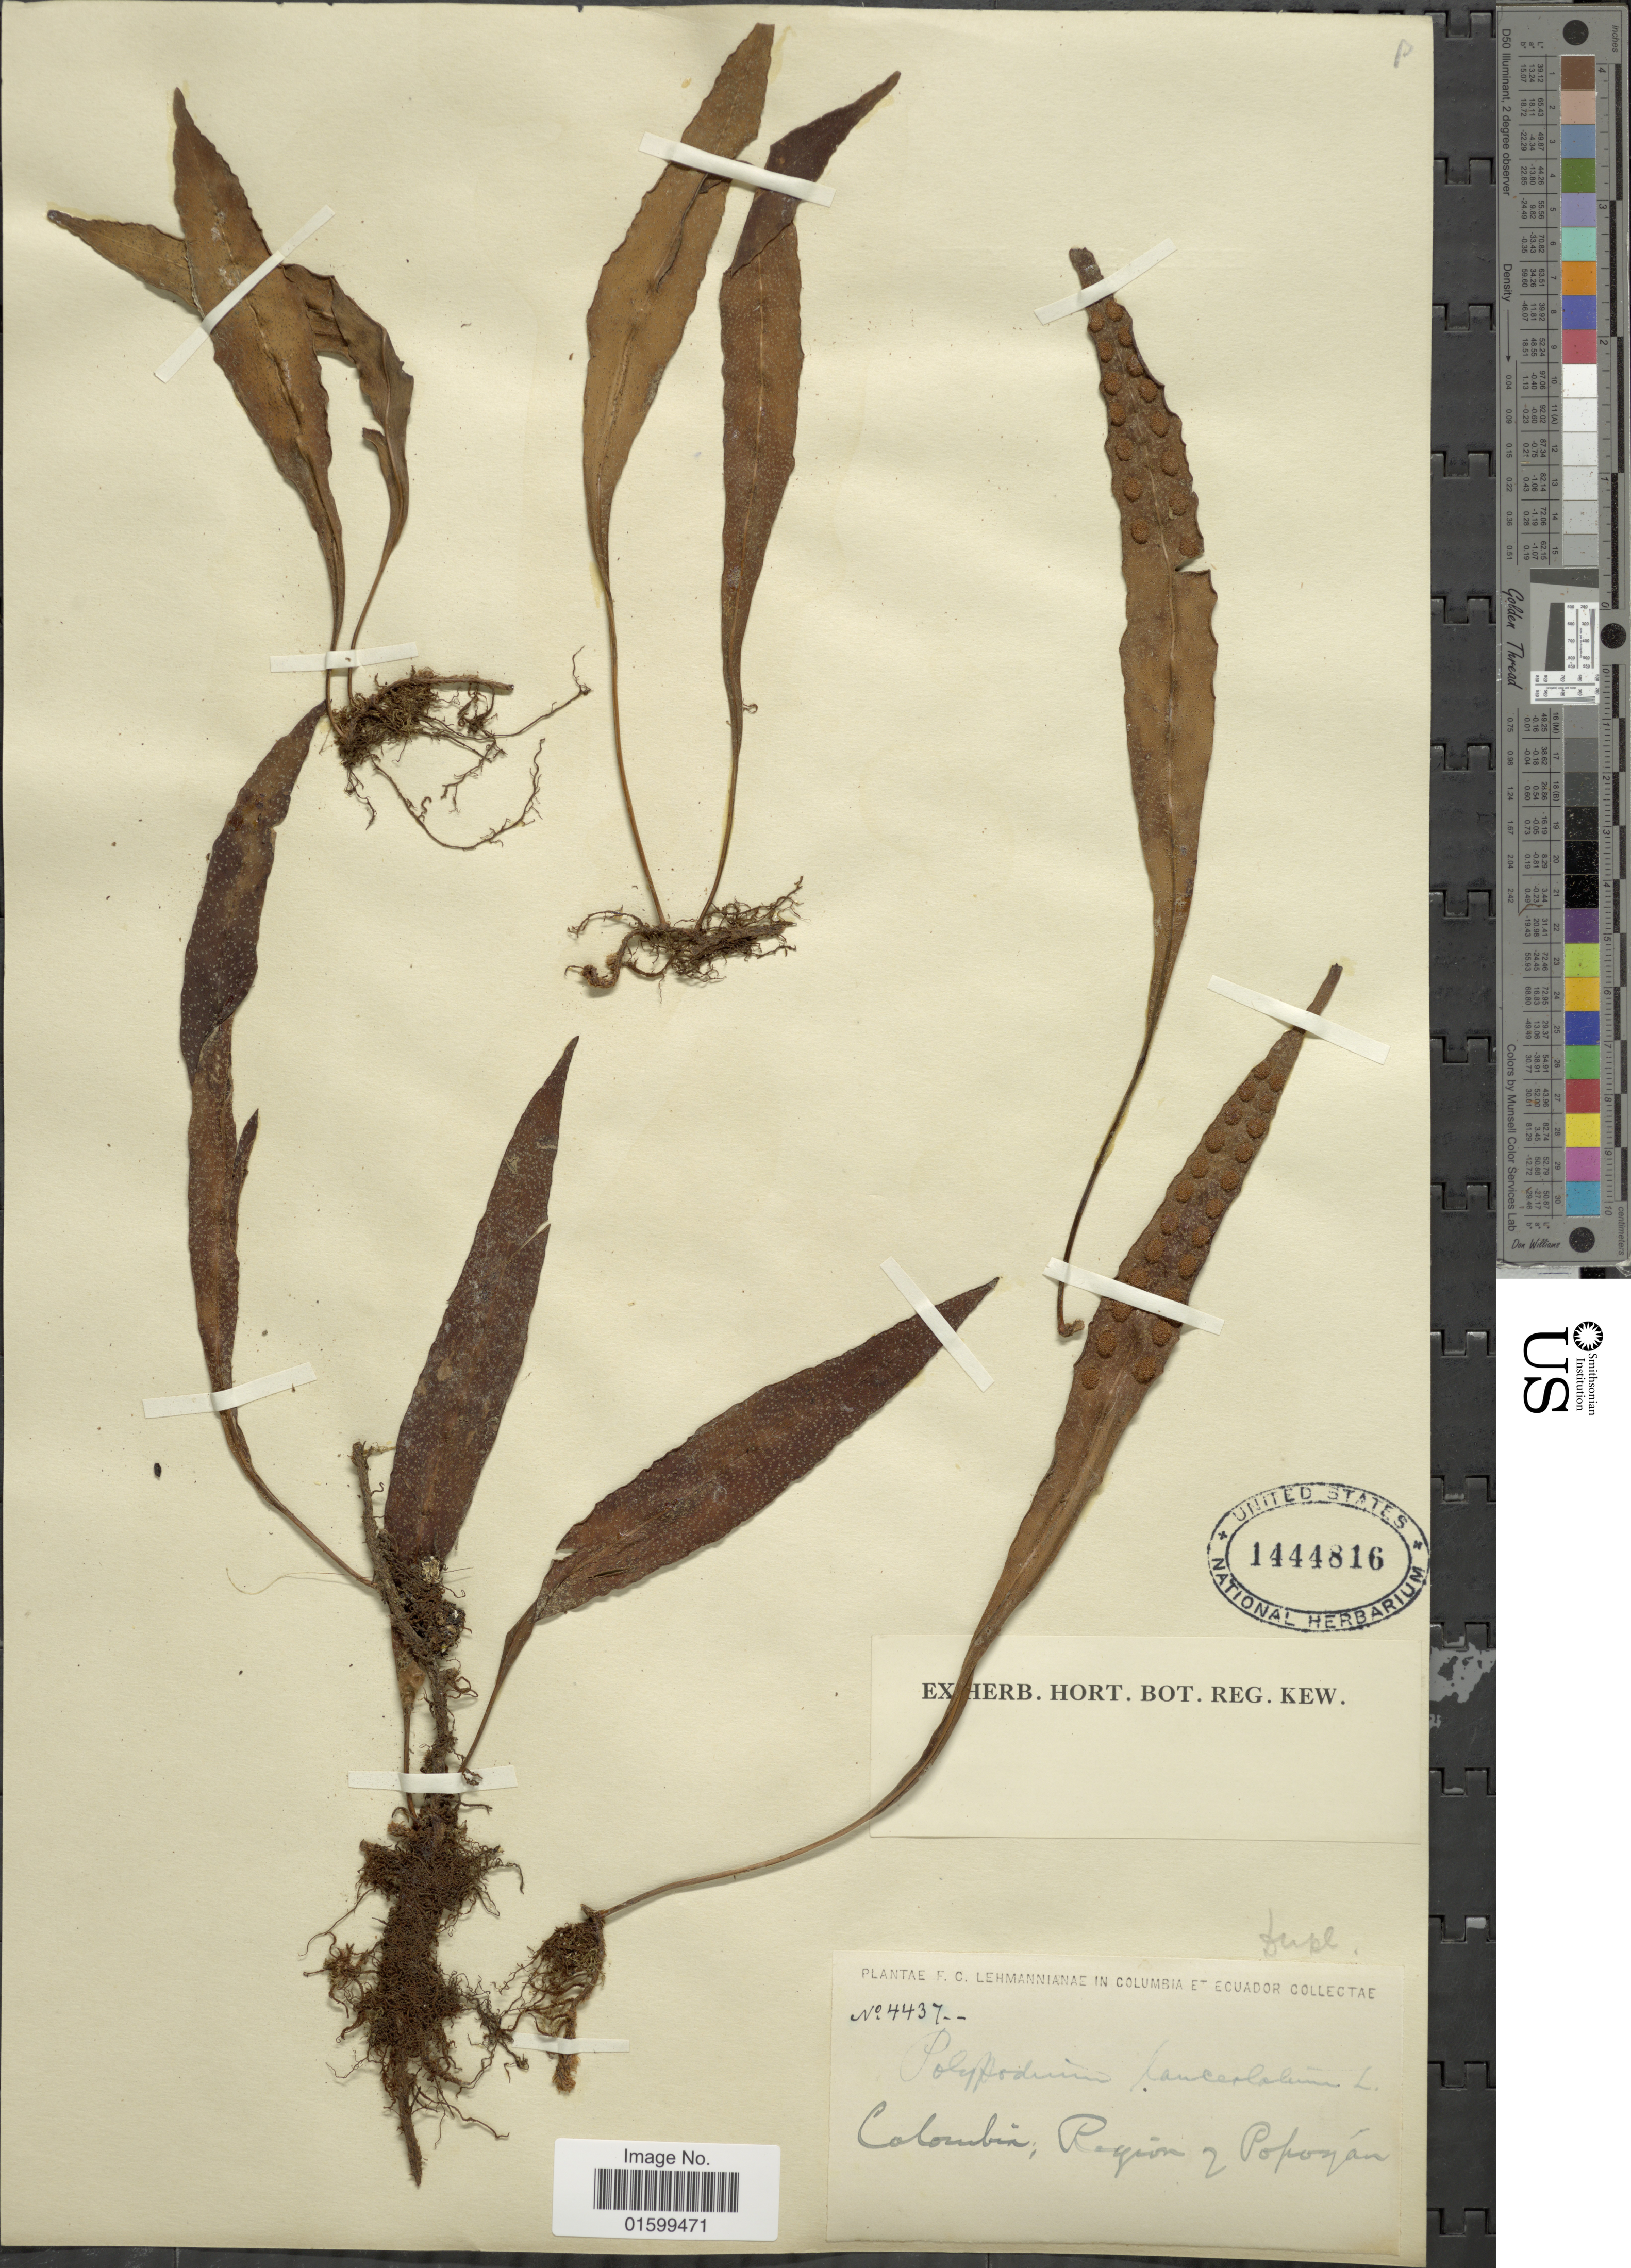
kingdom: Plantae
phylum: Tracheophyta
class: Polypodiopsida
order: Polypodiales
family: Polypodiaceae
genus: Pleopeltis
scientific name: Pleopeltis macrocarpa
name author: (Bory ex Willd.) Kaulf.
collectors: F. Lehman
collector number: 4437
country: Colombia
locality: Region of Popoyan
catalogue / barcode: US 1444816